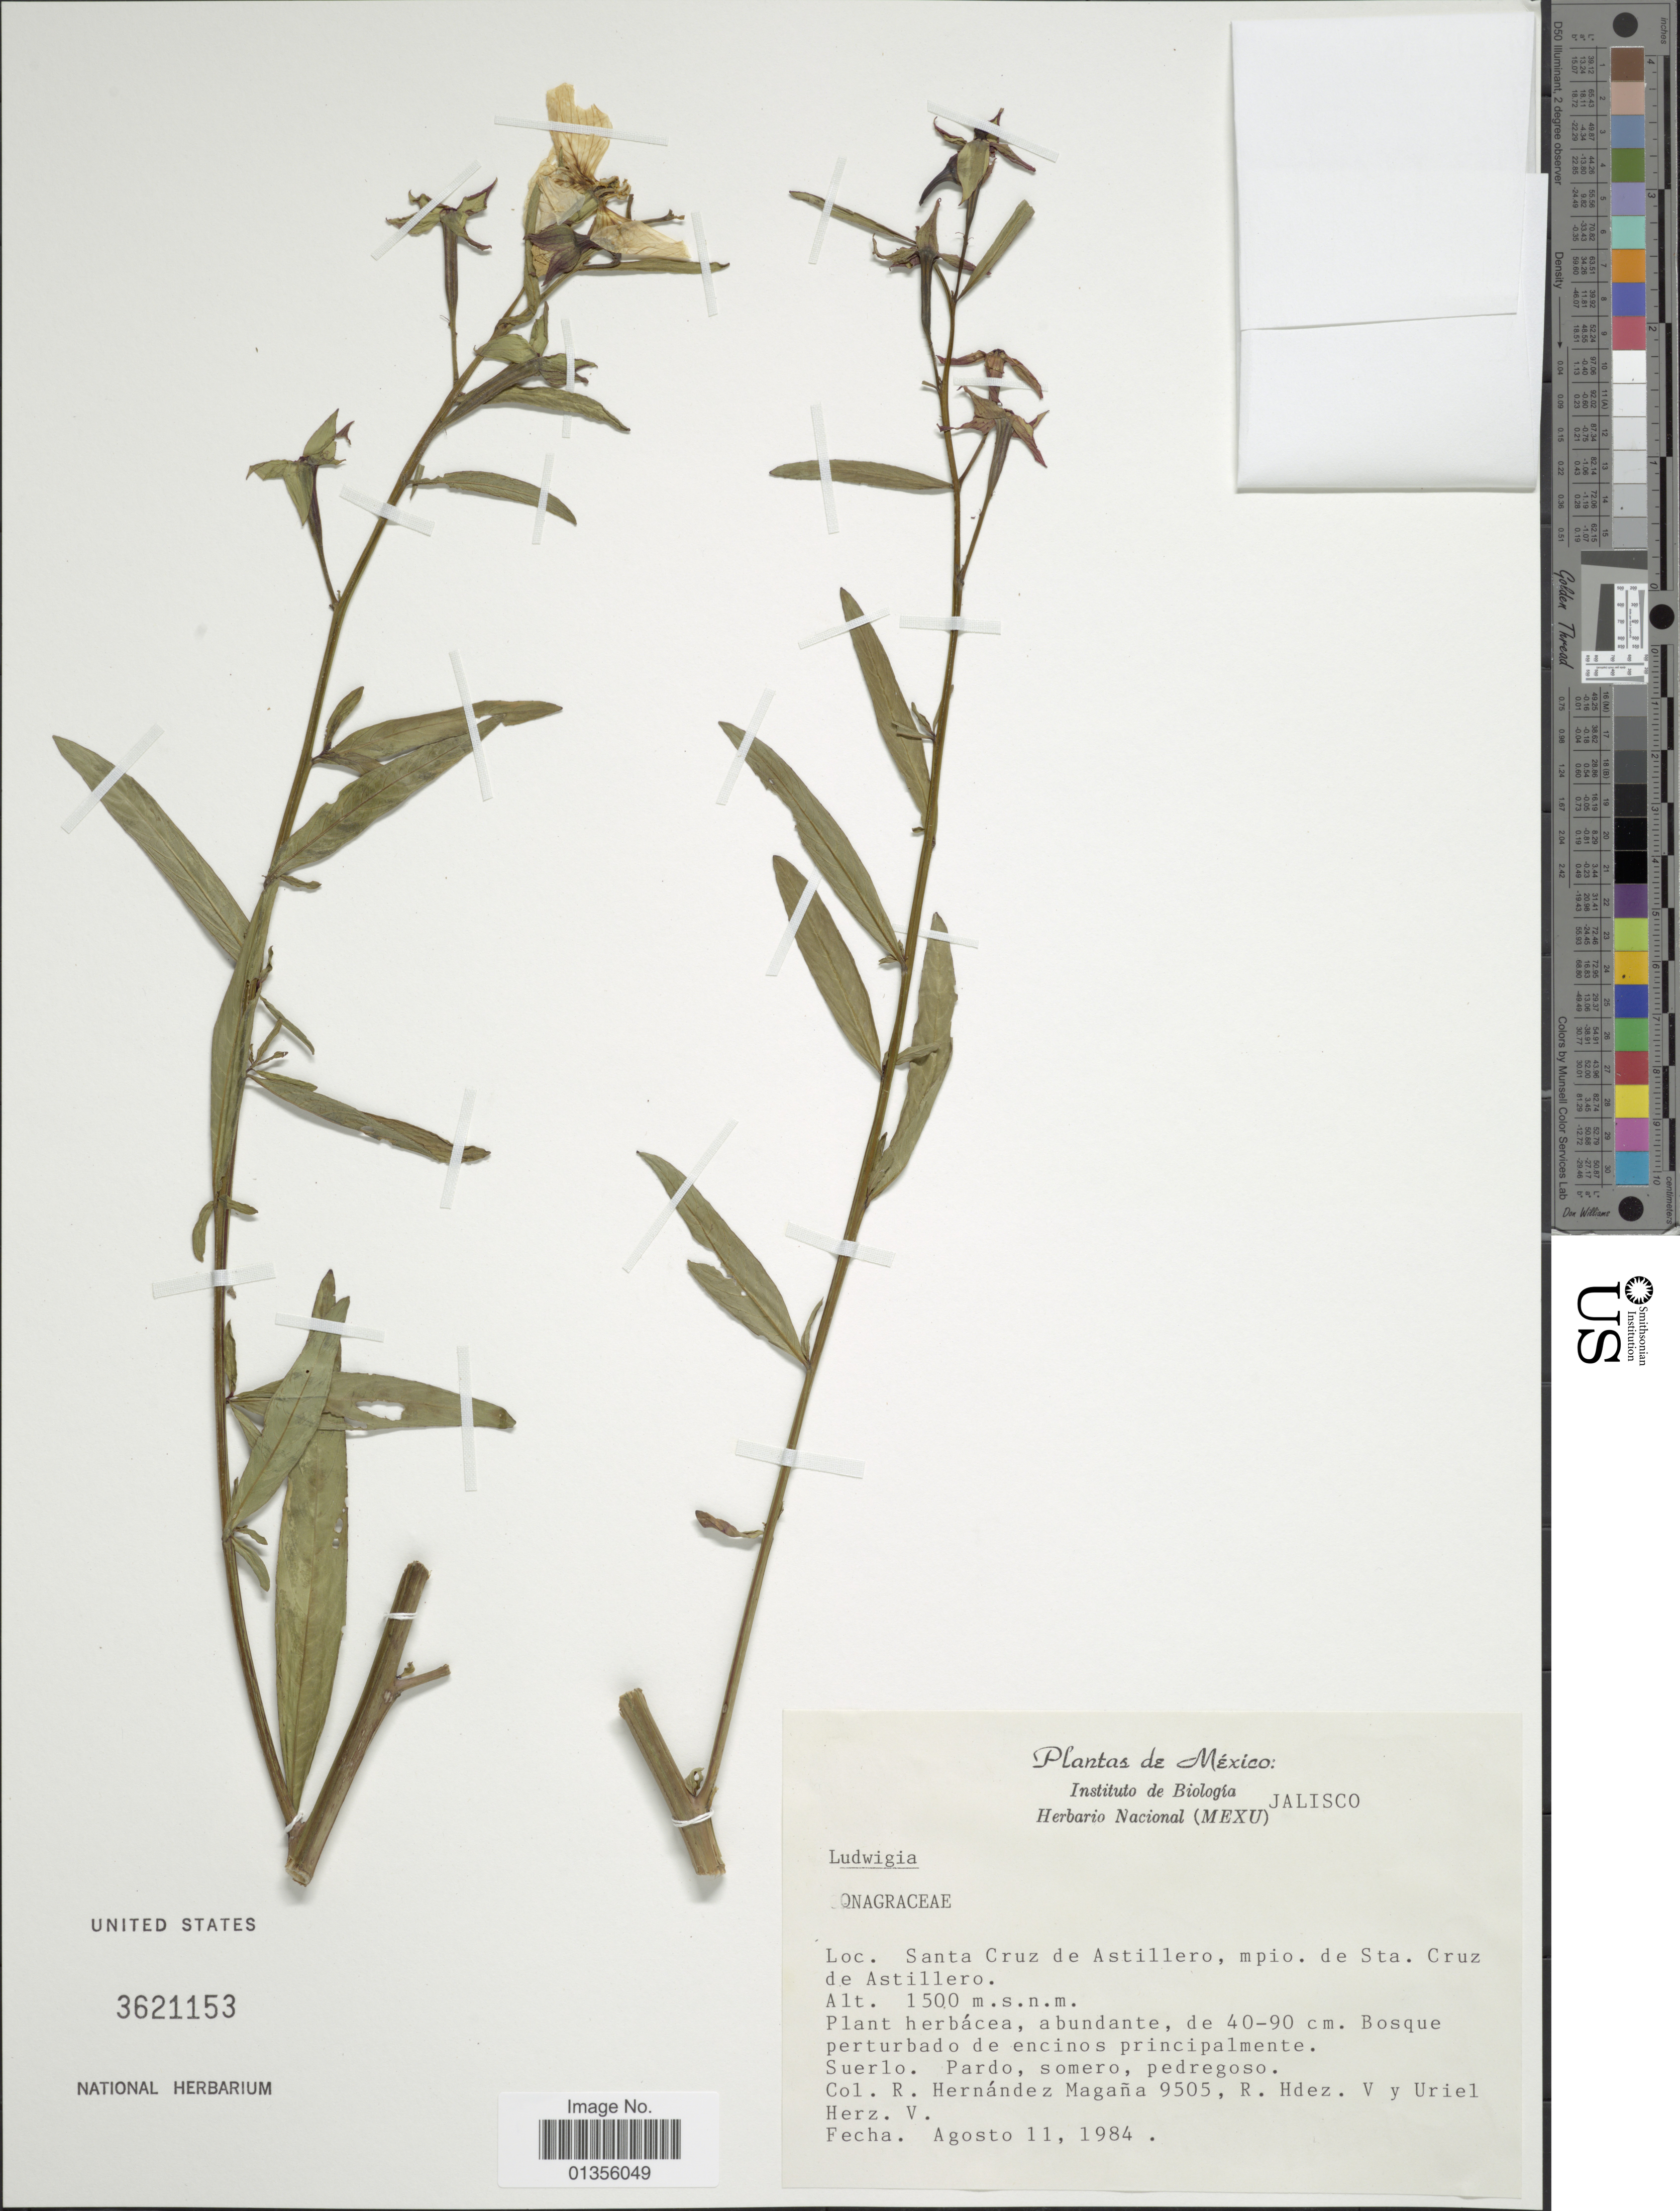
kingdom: Plantae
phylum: Tracheophyta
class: Magnoliopsida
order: Myrtales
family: Onagraceae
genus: Ludwigia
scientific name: Ludwigia sp.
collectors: R. Hernández-M., R. Hdez, V. Herz & U. Herz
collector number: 9505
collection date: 1984-08-11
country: Mexico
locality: Santa Cruz de Astillero, mpio. de Sta. Cruz de Astillero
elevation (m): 1500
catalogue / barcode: US 3621153